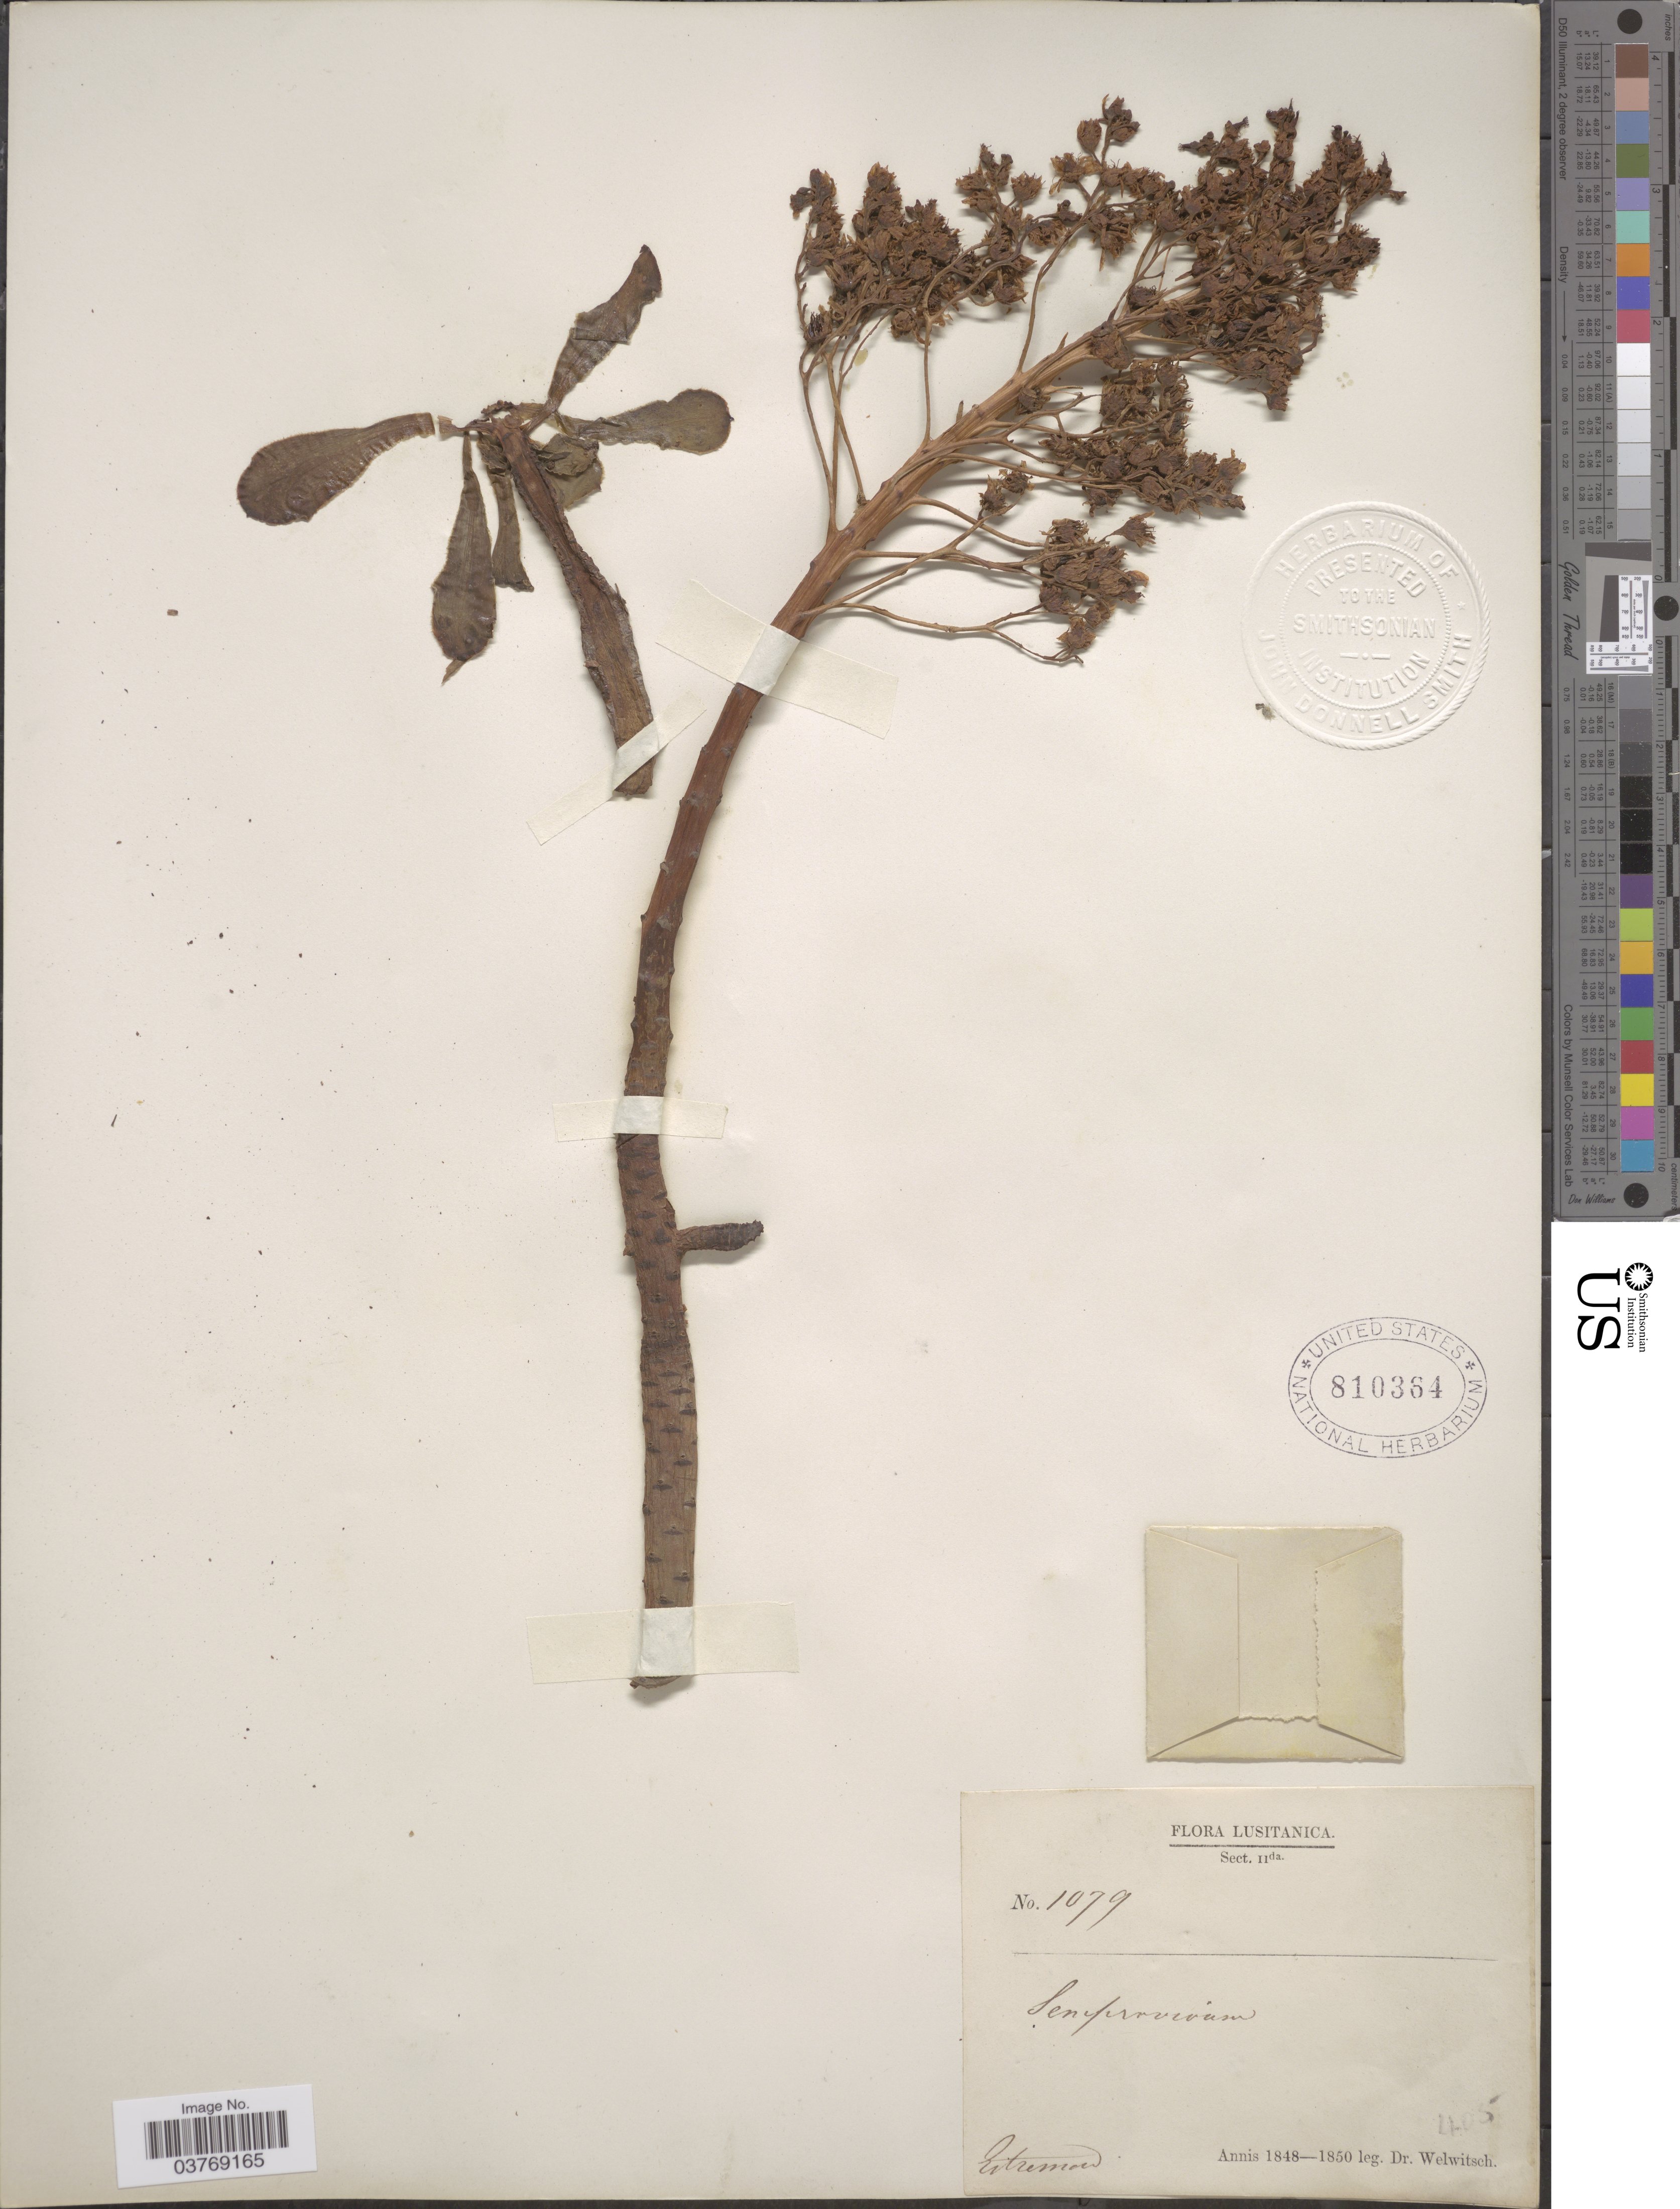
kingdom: Plantae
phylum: Tracheophyta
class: Magnoliopsida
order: Saxifragales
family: Crassulaceae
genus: Sempervivum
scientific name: Sempervivum sp.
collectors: -. Welwitsch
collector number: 1079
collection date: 1848/1850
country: Portugal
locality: Lusitanica. Etremad.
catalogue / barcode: US 810364